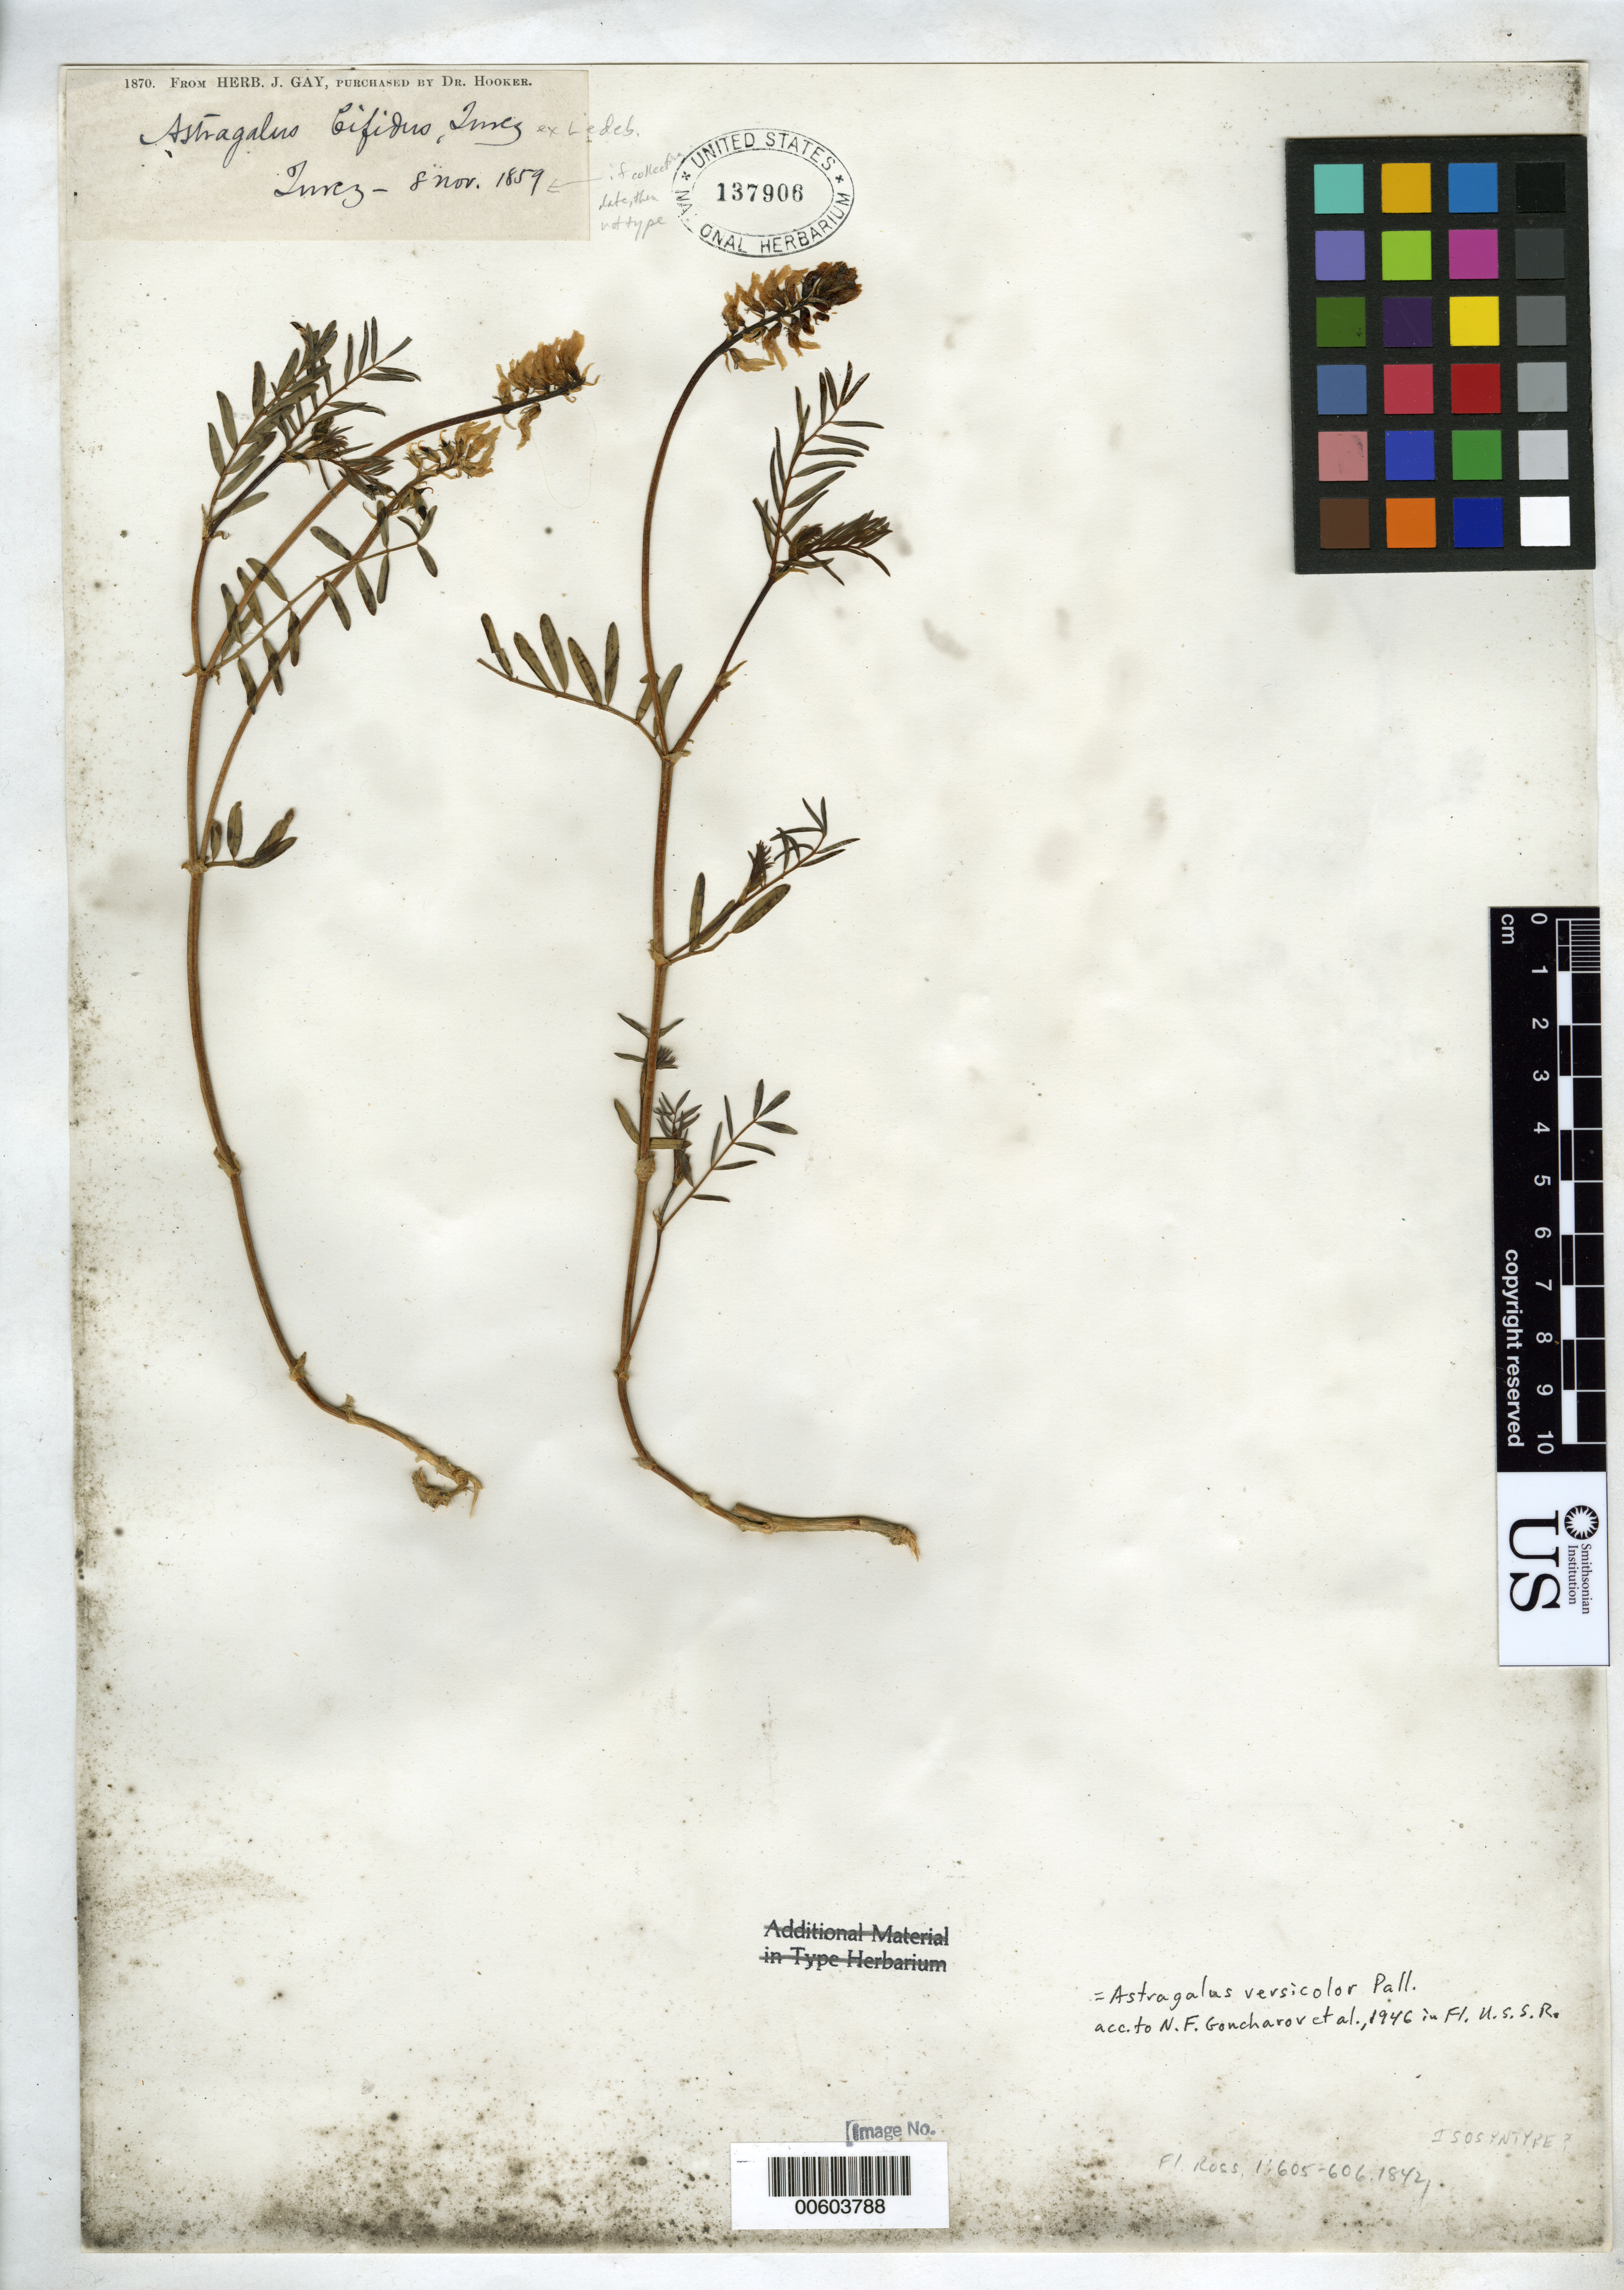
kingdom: Plantae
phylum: Tracheophyta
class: Magnoliopsida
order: Fabales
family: Fabaceae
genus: Astragalus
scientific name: Astragalus bifidus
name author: Turcz. ex Ledeb.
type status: Possible Isosyntype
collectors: P. Turczaninov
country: Russian Federation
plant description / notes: Currently accepted name as cited by Goncharov et al. in Fl. U.S.S.R. (1946).; Specimen without locatity data; bears date of "8 Nov. 1859" and if this is collection date, this cannot be type material (name published 1842).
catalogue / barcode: US 137906